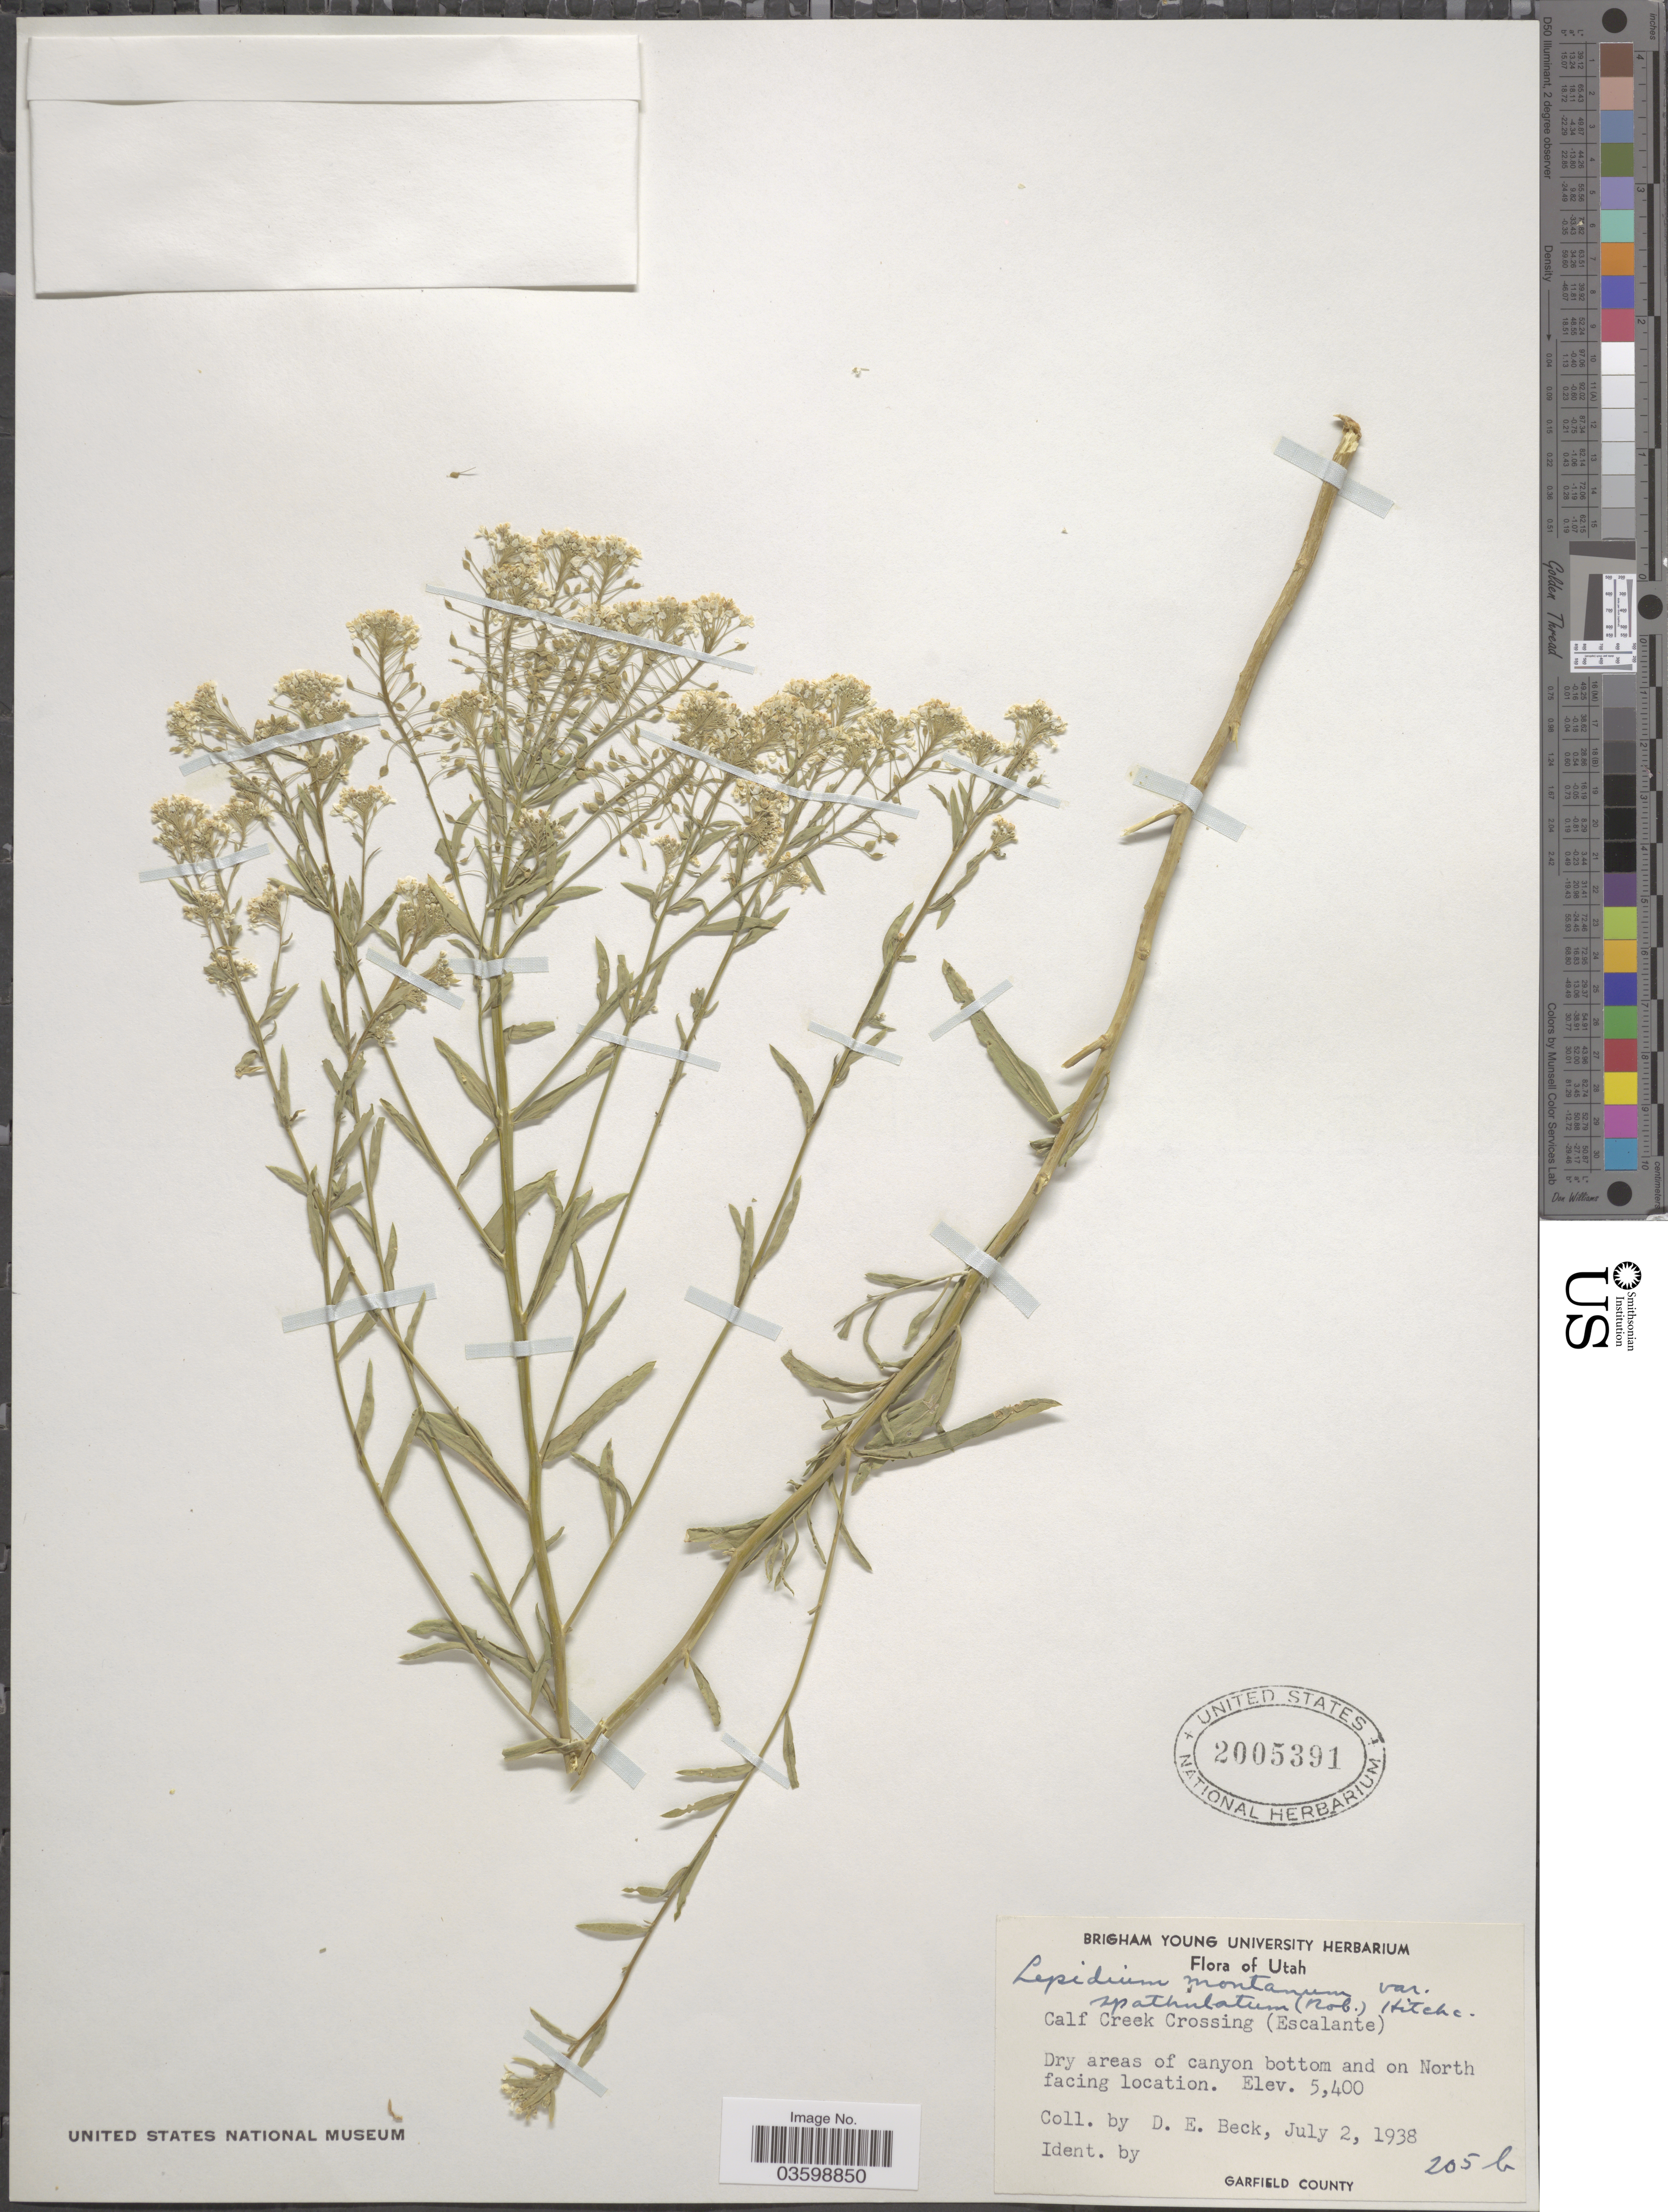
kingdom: Plantae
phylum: Tracheophyta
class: Magnoliopsida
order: Brassicales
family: Brassicaceae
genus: Lepidium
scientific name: Lepidium montanum var. canescens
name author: C.L. Hitchc.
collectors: D. Beck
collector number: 205b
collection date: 1938-07-02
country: United States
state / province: Utah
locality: Calf Creek Crossing (Escalante). Dry areas of canyon bottom and on North facing location. Garfield County.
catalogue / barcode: US 2005391